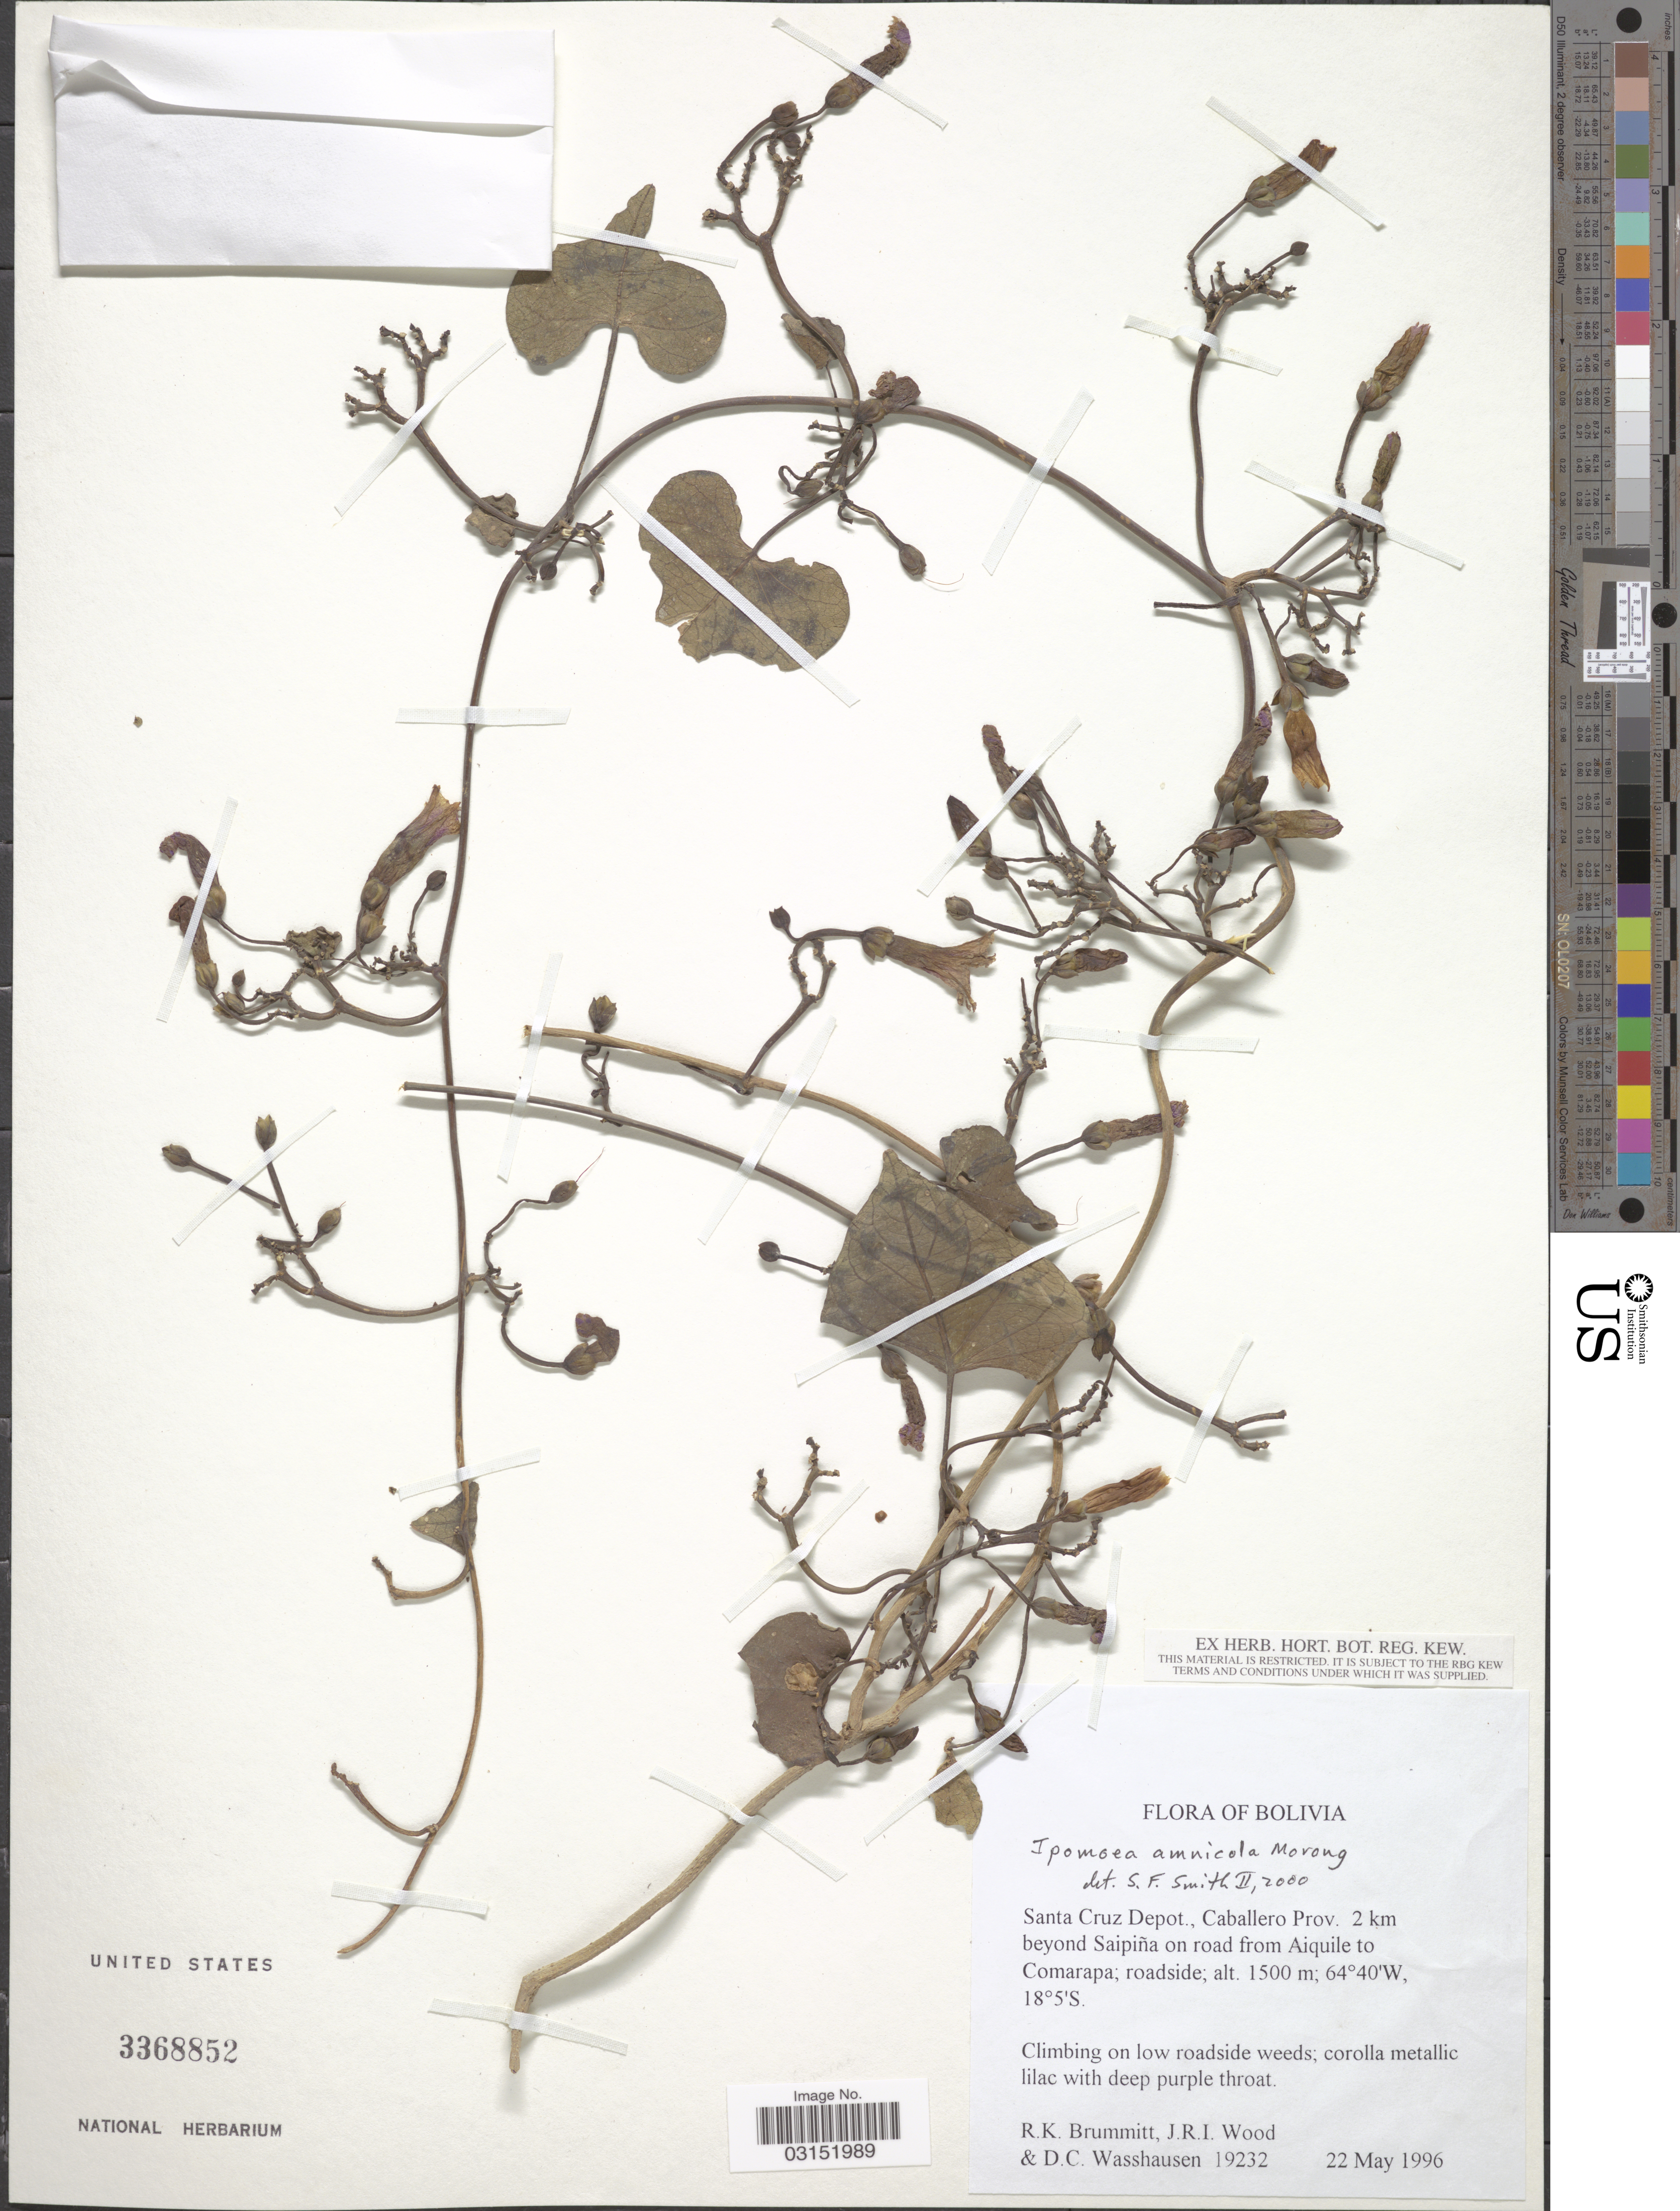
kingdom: Plantae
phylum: Tracheophyta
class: Magnoliopsida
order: Solanales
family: Convolvulaceae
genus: Ipomoea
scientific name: Ipomoea amnicola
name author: Morong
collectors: R. K. Brummitt, J. R. I. Wood & D. C. Wasshausen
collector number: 19232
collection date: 1996-05-22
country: Bolivia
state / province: Santa Cruz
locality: Santa Cruz Depot., Caballero Prov. 2 km beyond Saipiña on road from Aiquile to Comarapa, roadside.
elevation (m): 1500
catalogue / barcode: US 3368852